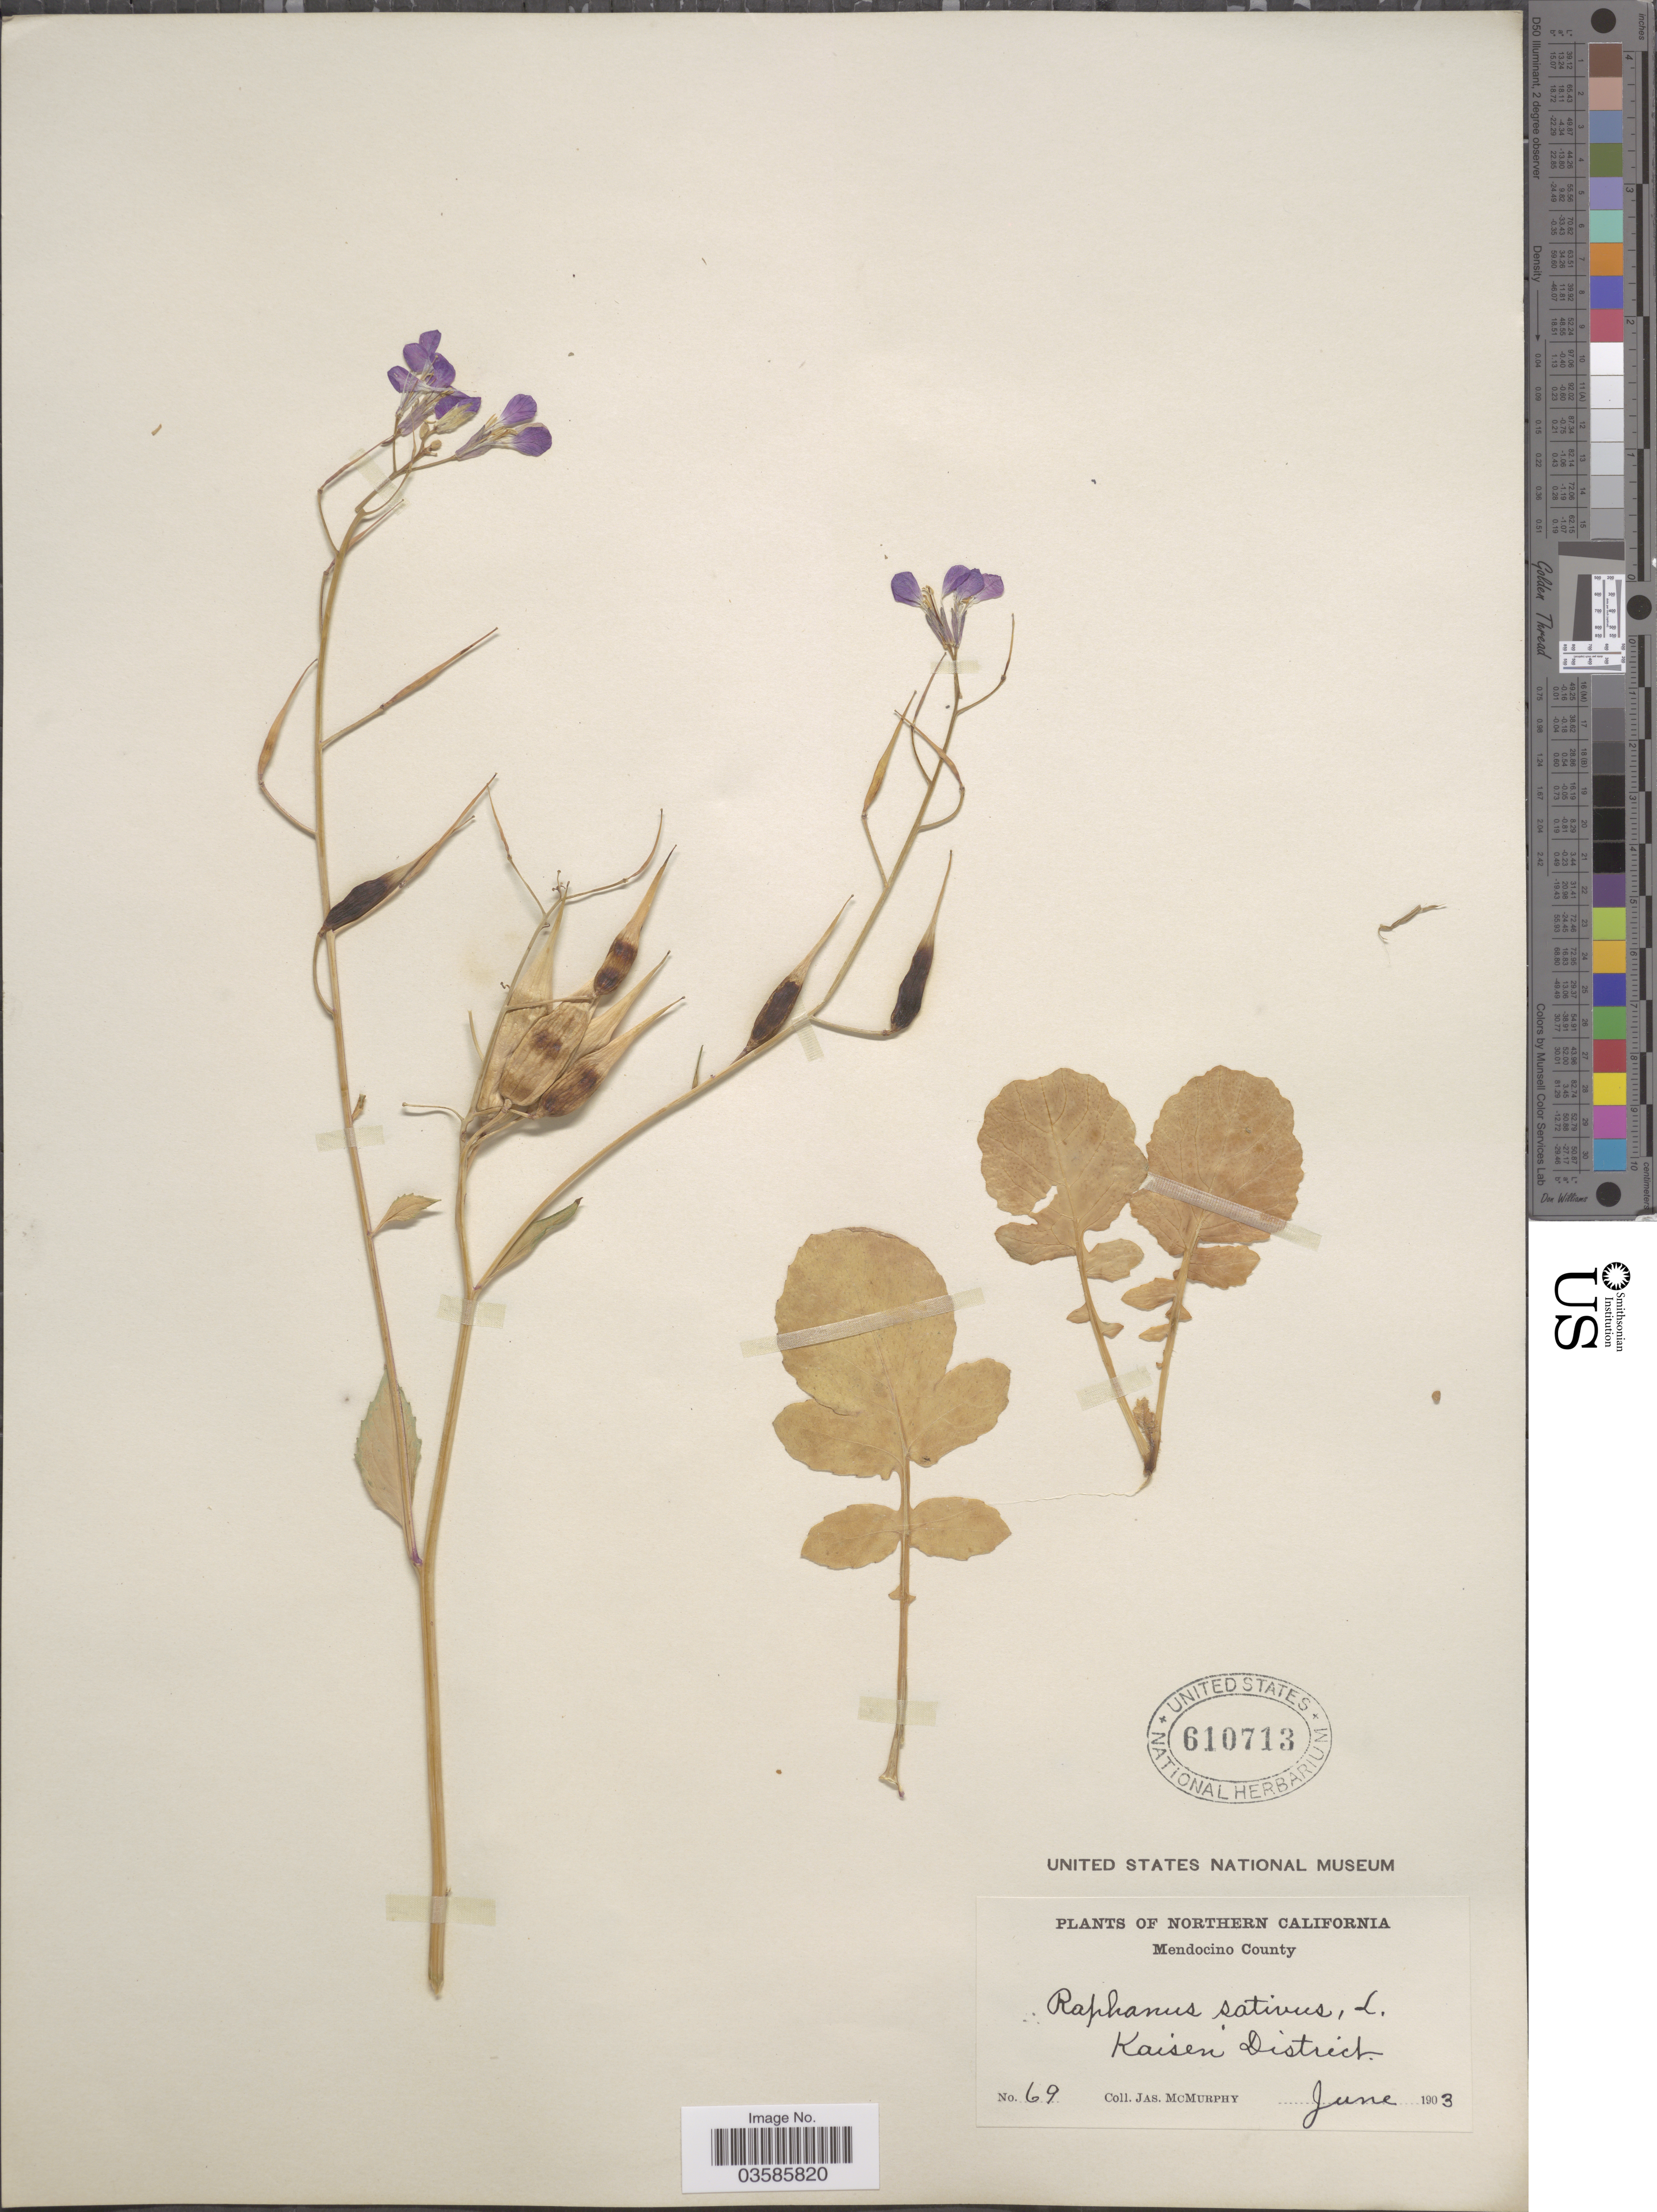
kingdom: Plantae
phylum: Tracheophyta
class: Magnoliopsida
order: Brassicales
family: Brassicaceae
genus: Raphanus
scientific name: Raphanus sativus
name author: L.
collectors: J. McMurphy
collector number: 69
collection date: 1903-06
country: United States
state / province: California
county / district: Mendocino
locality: Northern California. Mendocino County. Kaisen District.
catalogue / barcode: US 610713